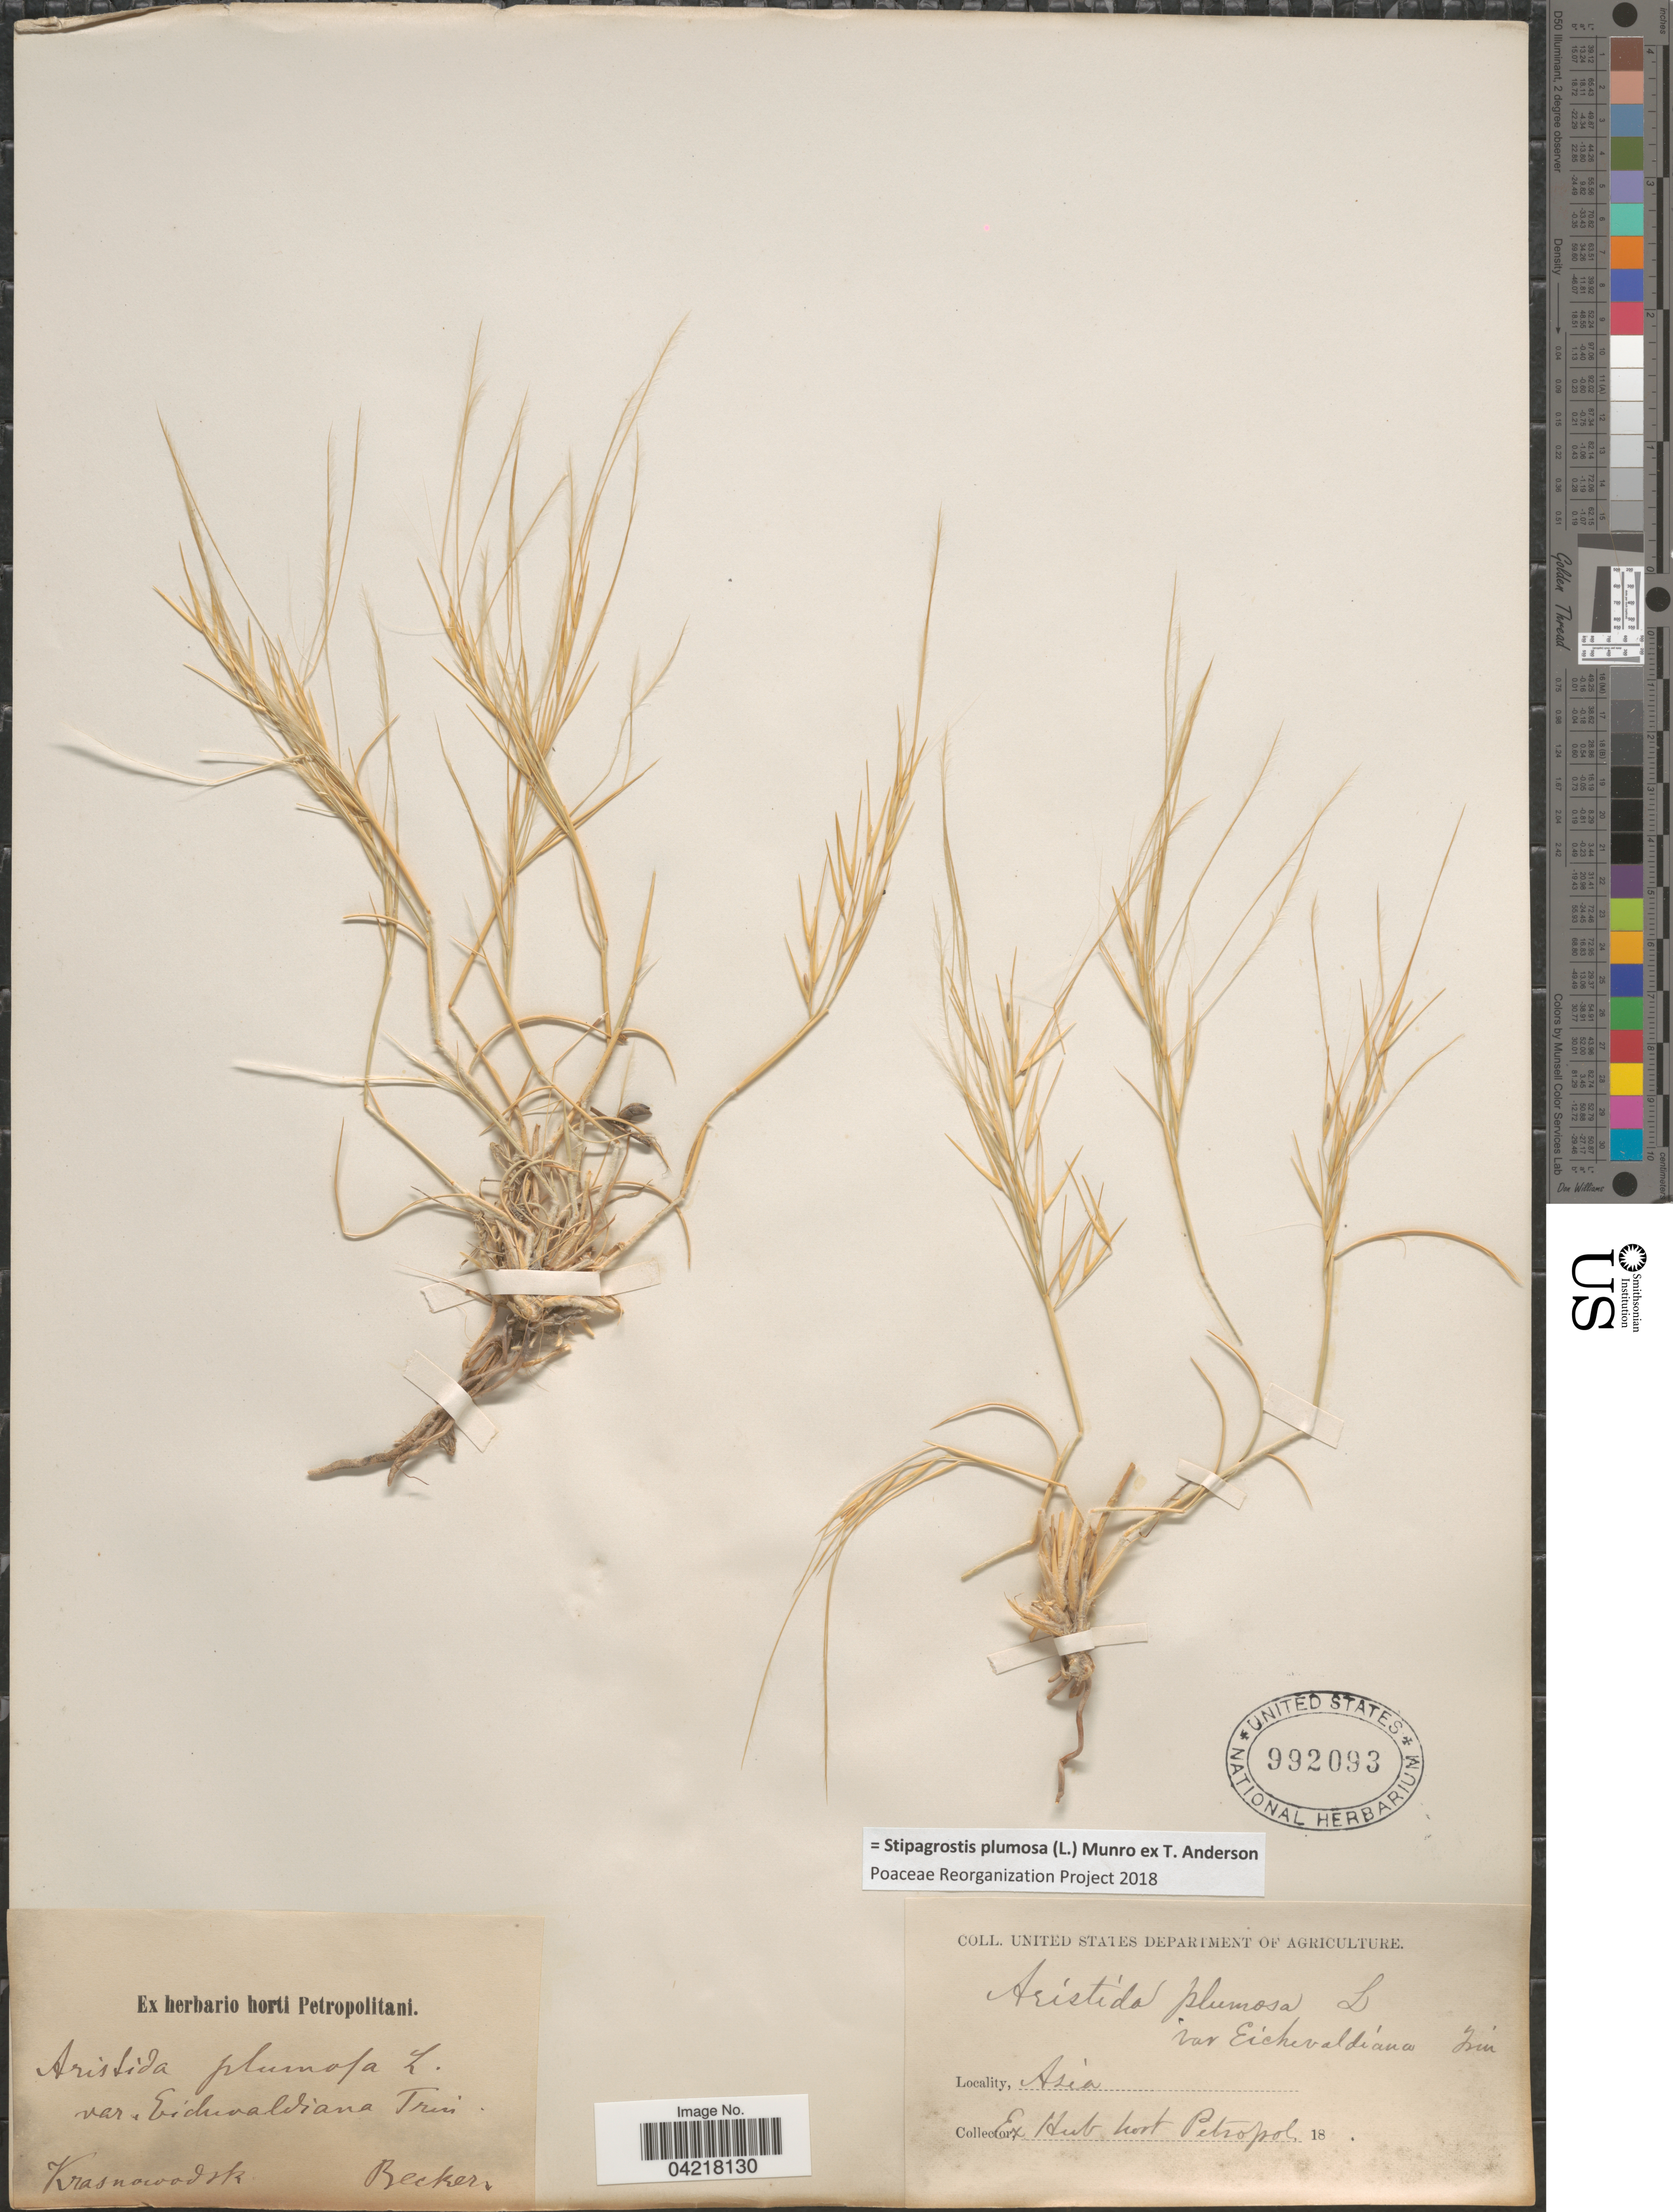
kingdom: Plantae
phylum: Tracheophyta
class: Liliopsida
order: Poales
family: Poaceae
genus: Stipagrostis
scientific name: Stipagrostis plumosa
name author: (L.) Munro ex T. Anderson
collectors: -. Becker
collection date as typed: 18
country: Turkmenistan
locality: Krasnowodsk. Asia.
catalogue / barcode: US 992093